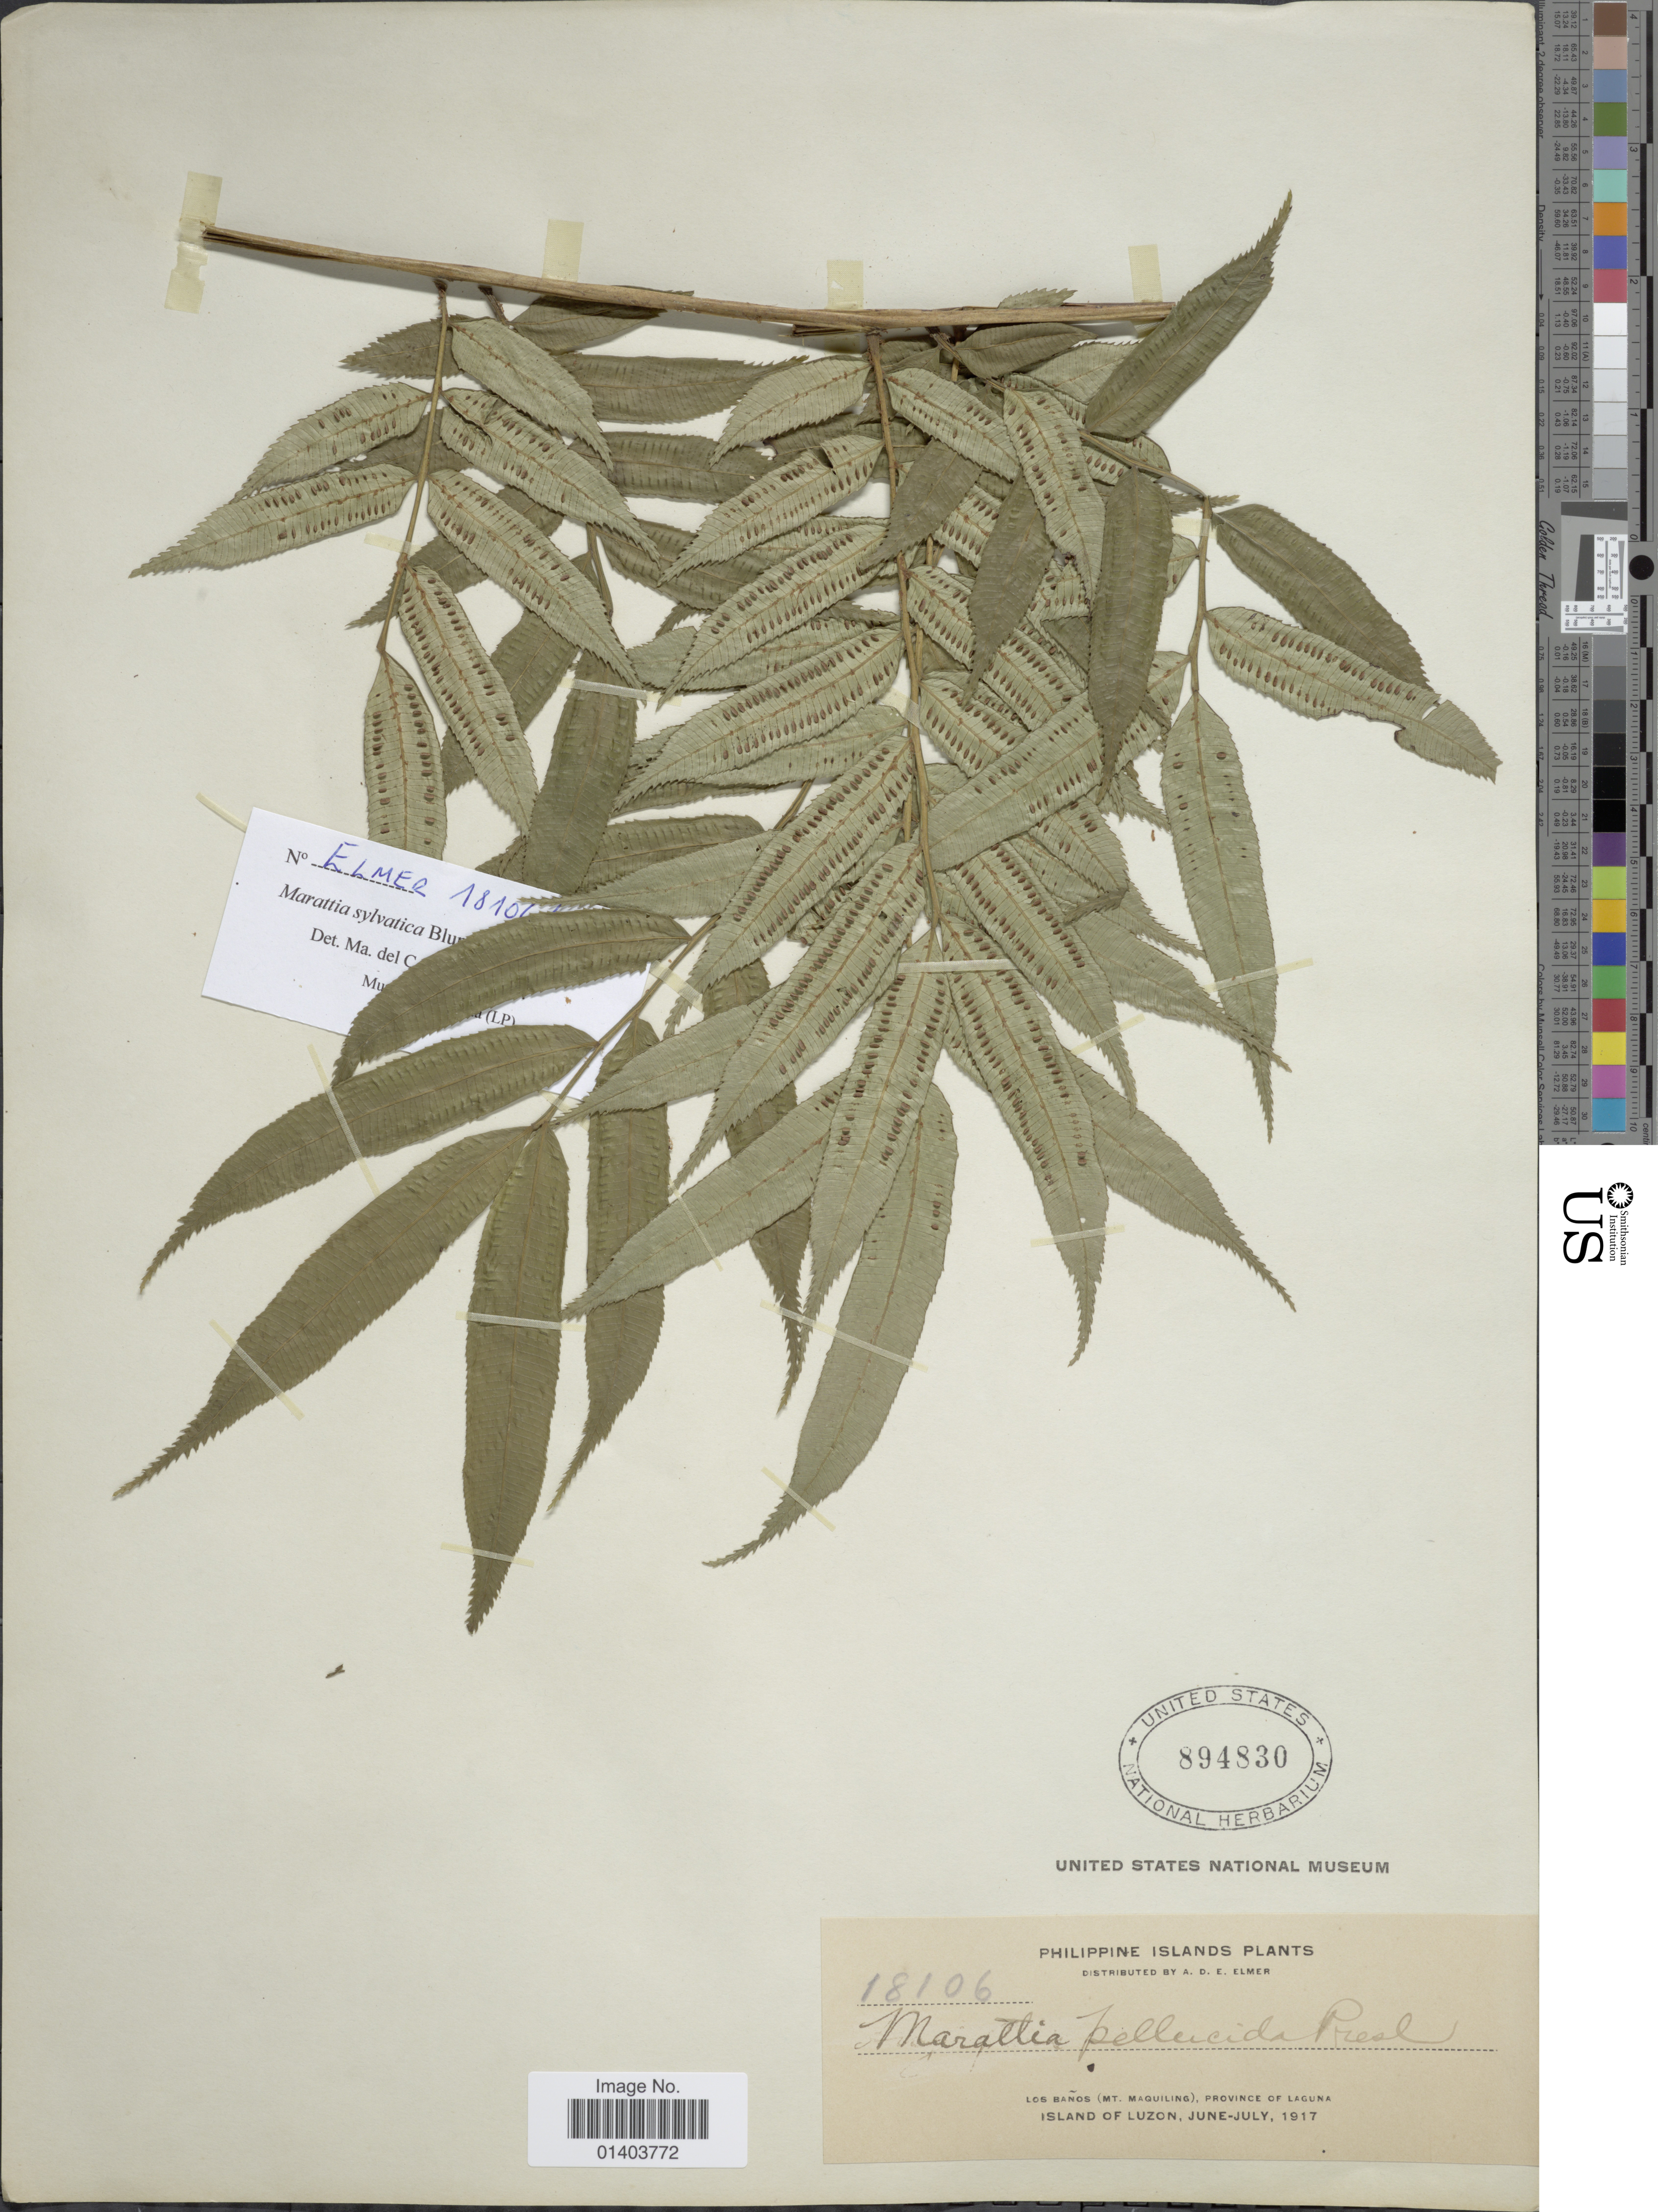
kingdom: Plantae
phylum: Tracheophyta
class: Polypodiopsida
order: Marattiales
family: Marattiaceae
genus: Ptisana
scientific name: Ptisana sylvatica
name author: (Blume) Murdock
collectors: A. D. E. Elmer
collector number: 18106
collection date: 1917-06/1917-07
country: Philippines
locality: Los Baños (Mt Maquiling), province of Laguna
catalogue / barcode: US 894830